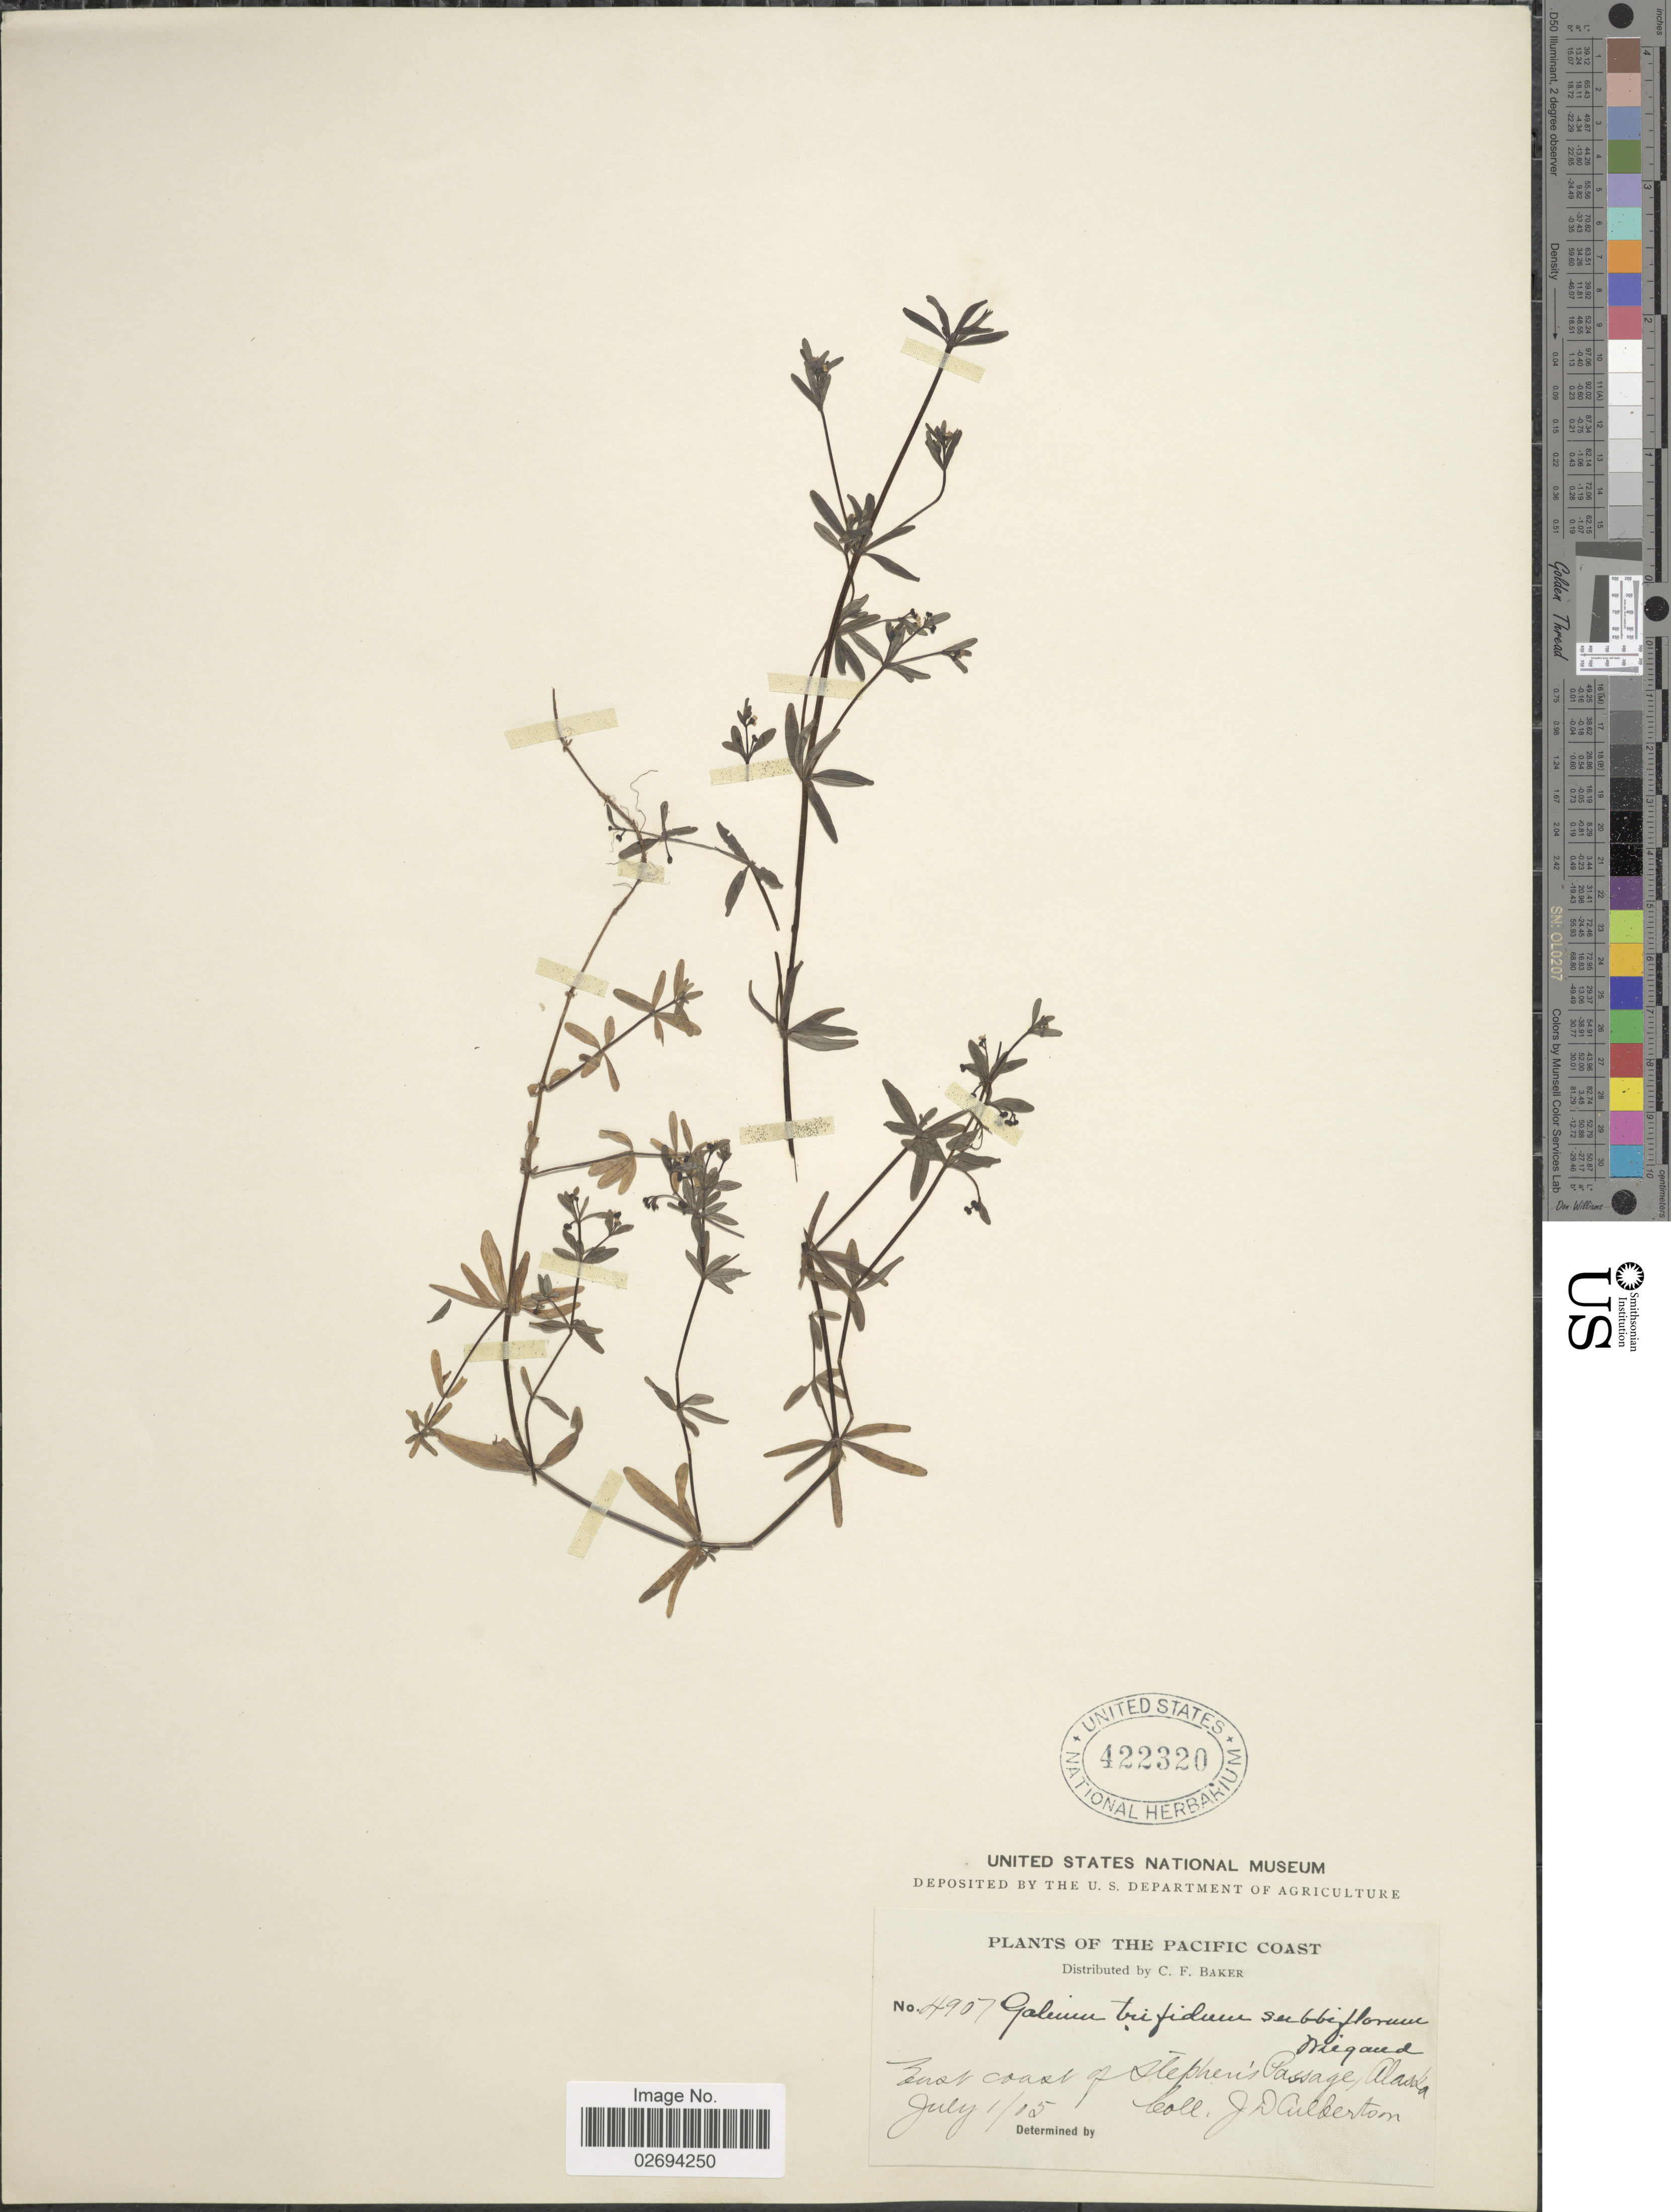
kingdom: Plantae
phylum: Tracheophyta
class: Magnoliopsida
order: Gentianales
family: Rubiaceae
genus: Galium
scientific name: Galium trifidum var. subbiflorum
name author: Wiegand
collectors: J. Culberton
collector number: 4907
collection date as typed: Transcribed d/m/y: 1/7/5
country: United States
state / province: Alaska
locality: Pacific Coast. East coast of Stephen's Passage.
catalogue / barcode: US 422320